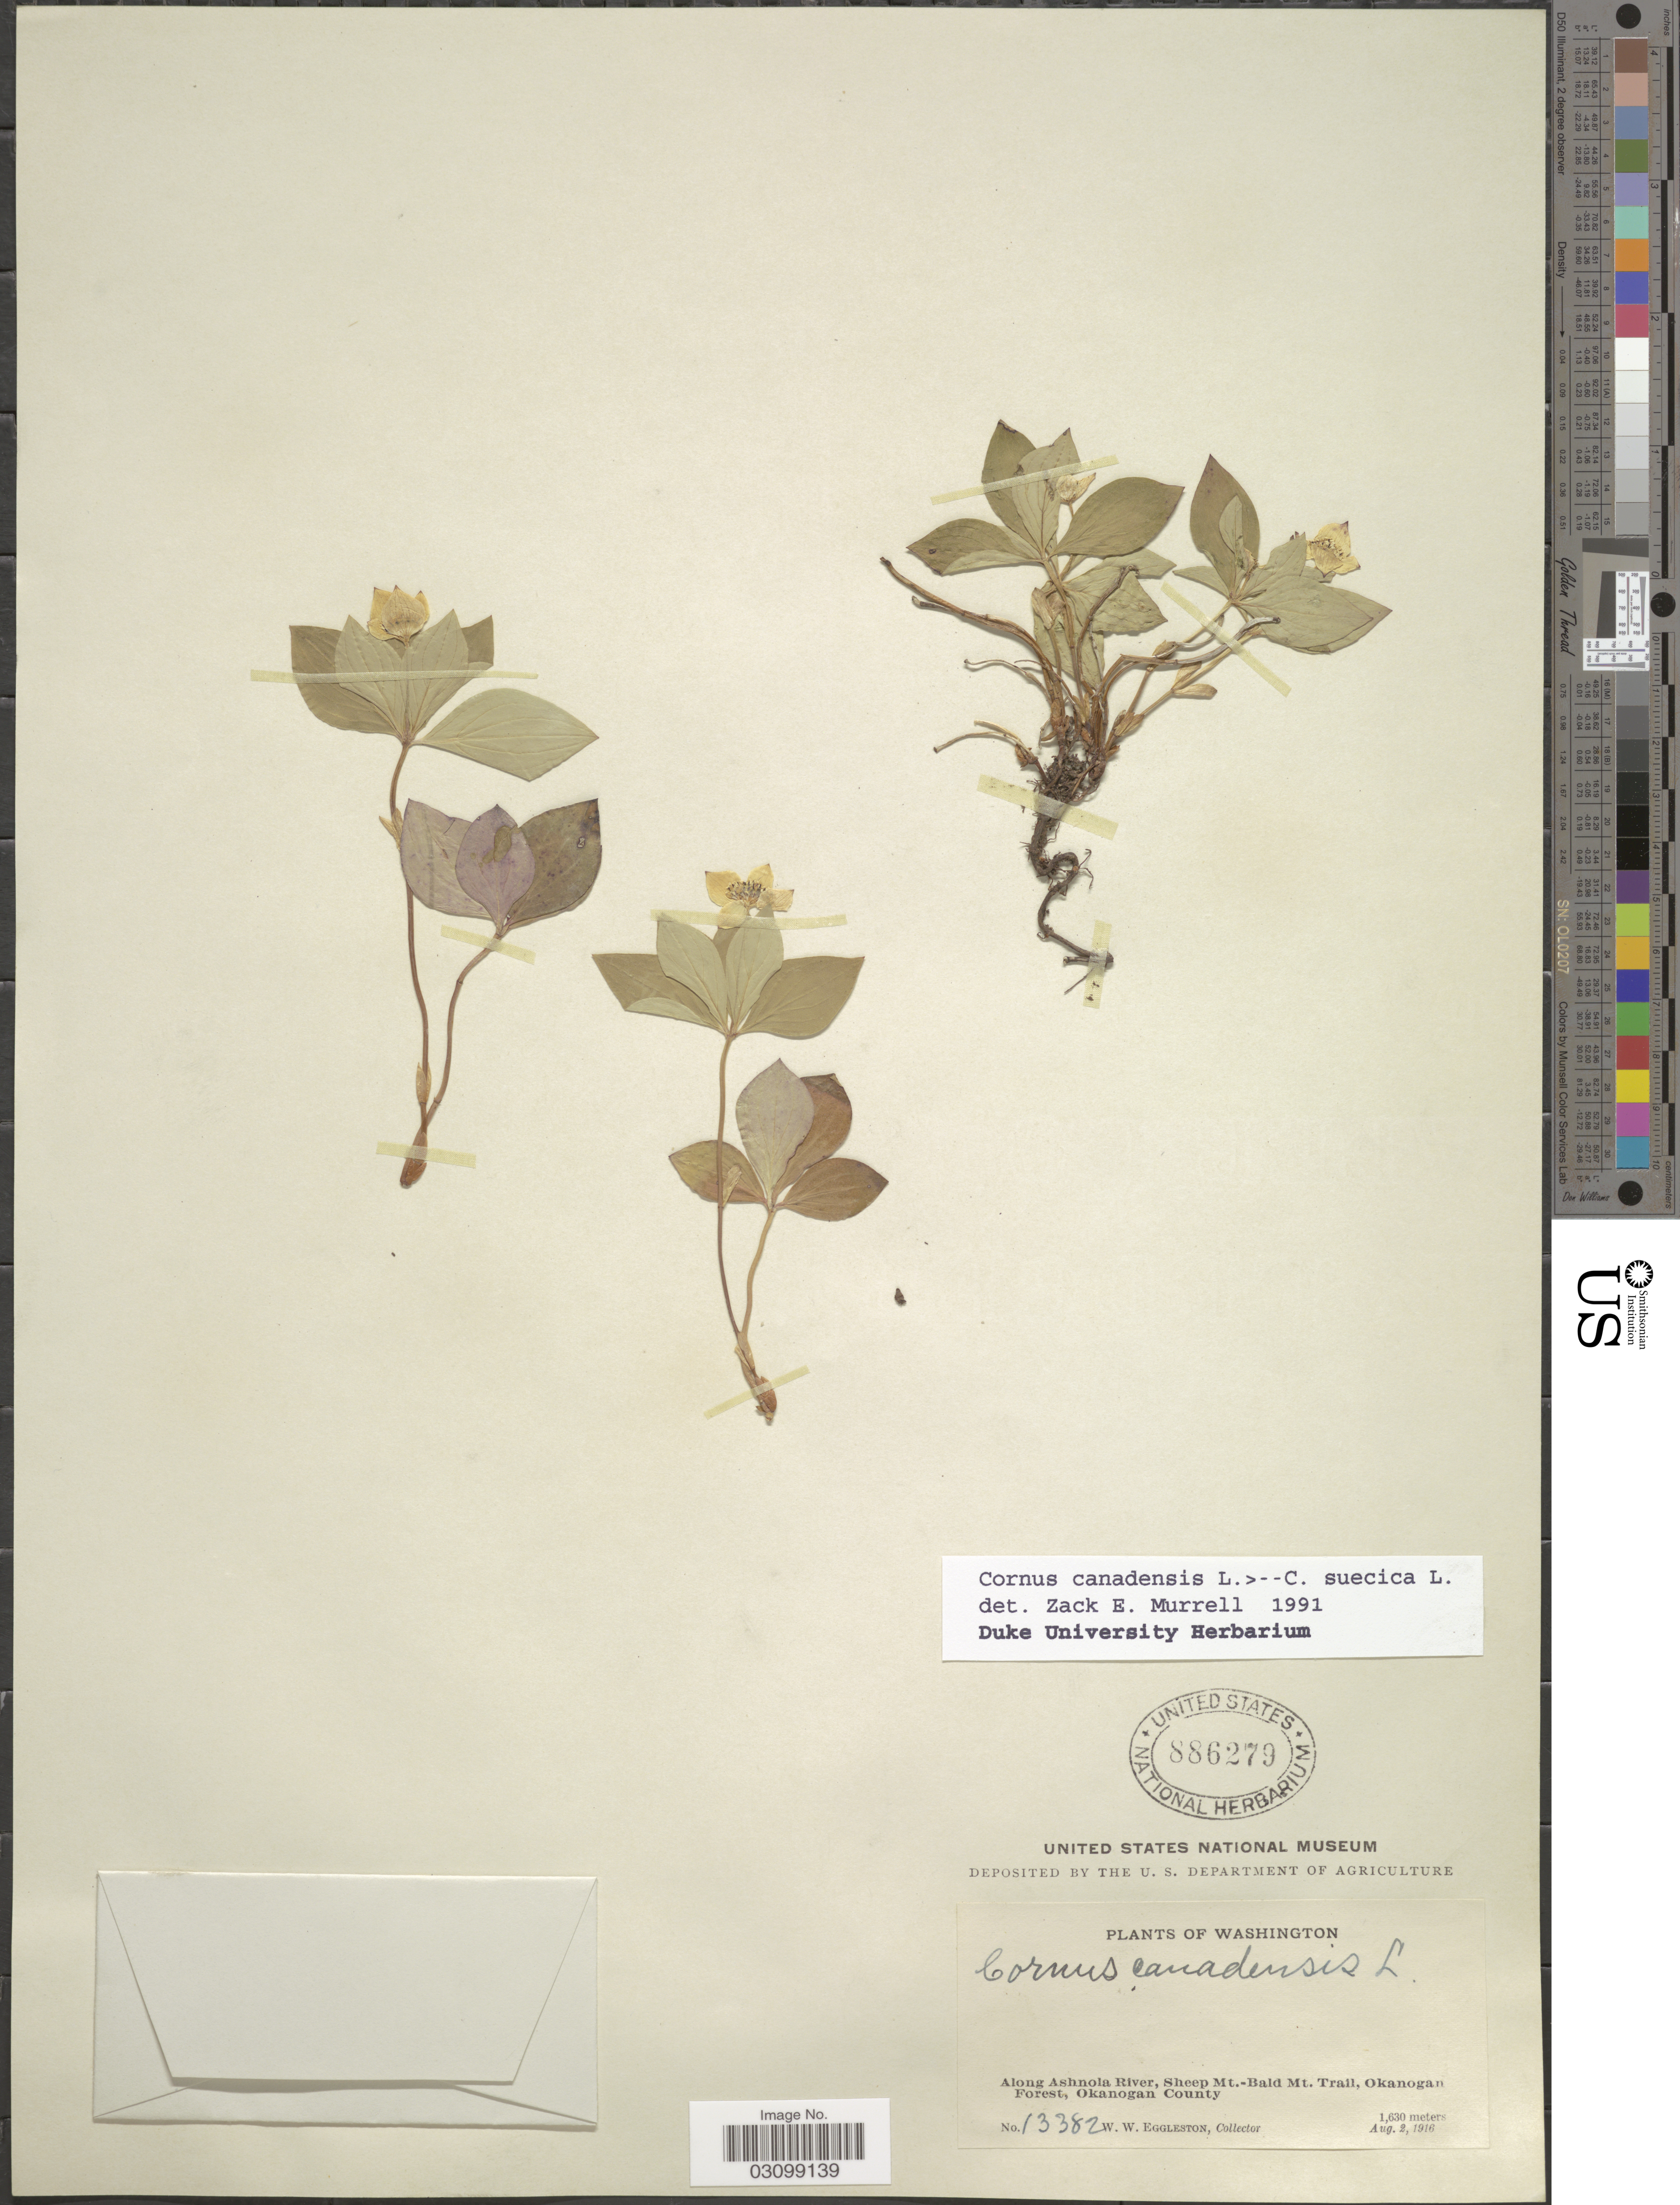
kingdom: Plantae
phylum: Tracheophyta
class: Magnoliopsida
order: Cornales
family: Cornaceae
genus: Cornus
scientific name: Cornus sp.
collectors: W. W. Eggleston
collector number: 13382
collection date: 1916-08-02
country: United States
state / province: Washington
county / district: Okanogan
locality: Along Ashnola River, Sheep Mt.- Bald Mt. Trail, Okanogan Forest, Okanogan County.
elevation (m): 1630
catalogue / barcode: US 886279